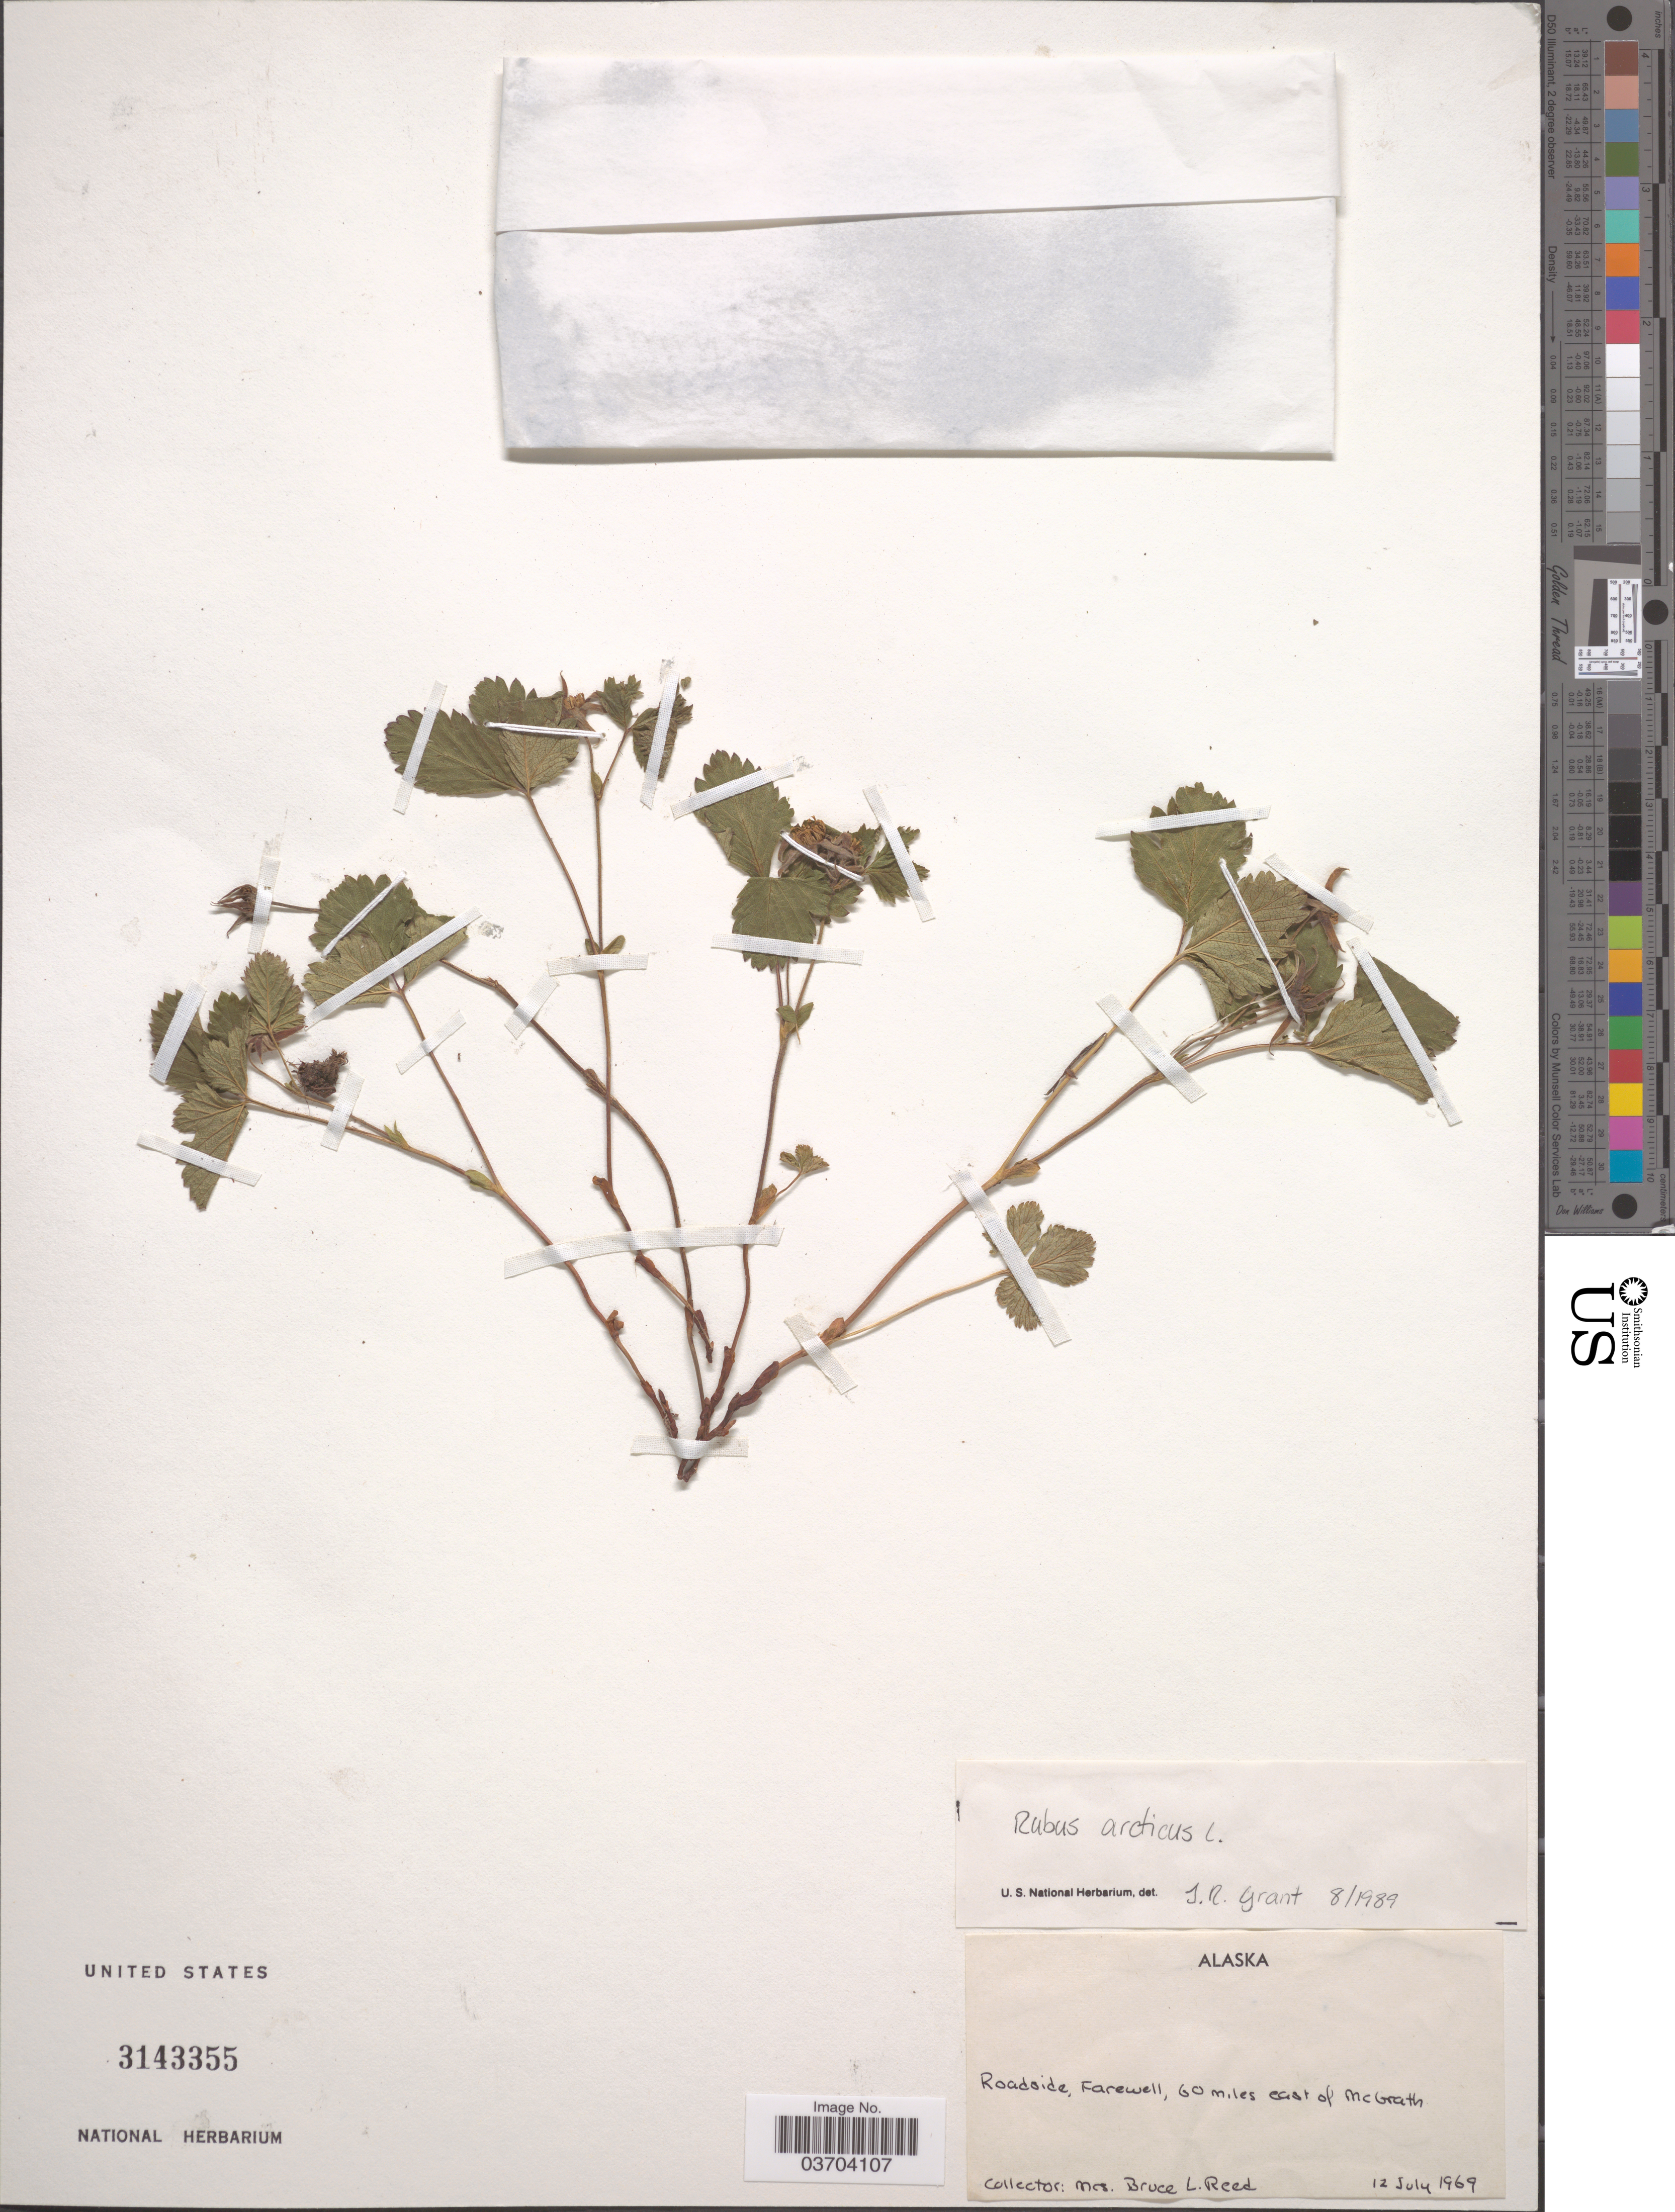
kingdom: Plantae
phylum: Tracheophyta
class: Magnoliopsida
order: Rosales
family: Rosaceae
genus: Rubus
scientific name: Rubus arcticus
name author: L.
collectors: B. Reed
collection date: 1969-07-12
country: United States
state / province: Alaska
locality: Roadside, Farewell, 60 miles east of McGrath.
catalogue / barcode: US 3143355